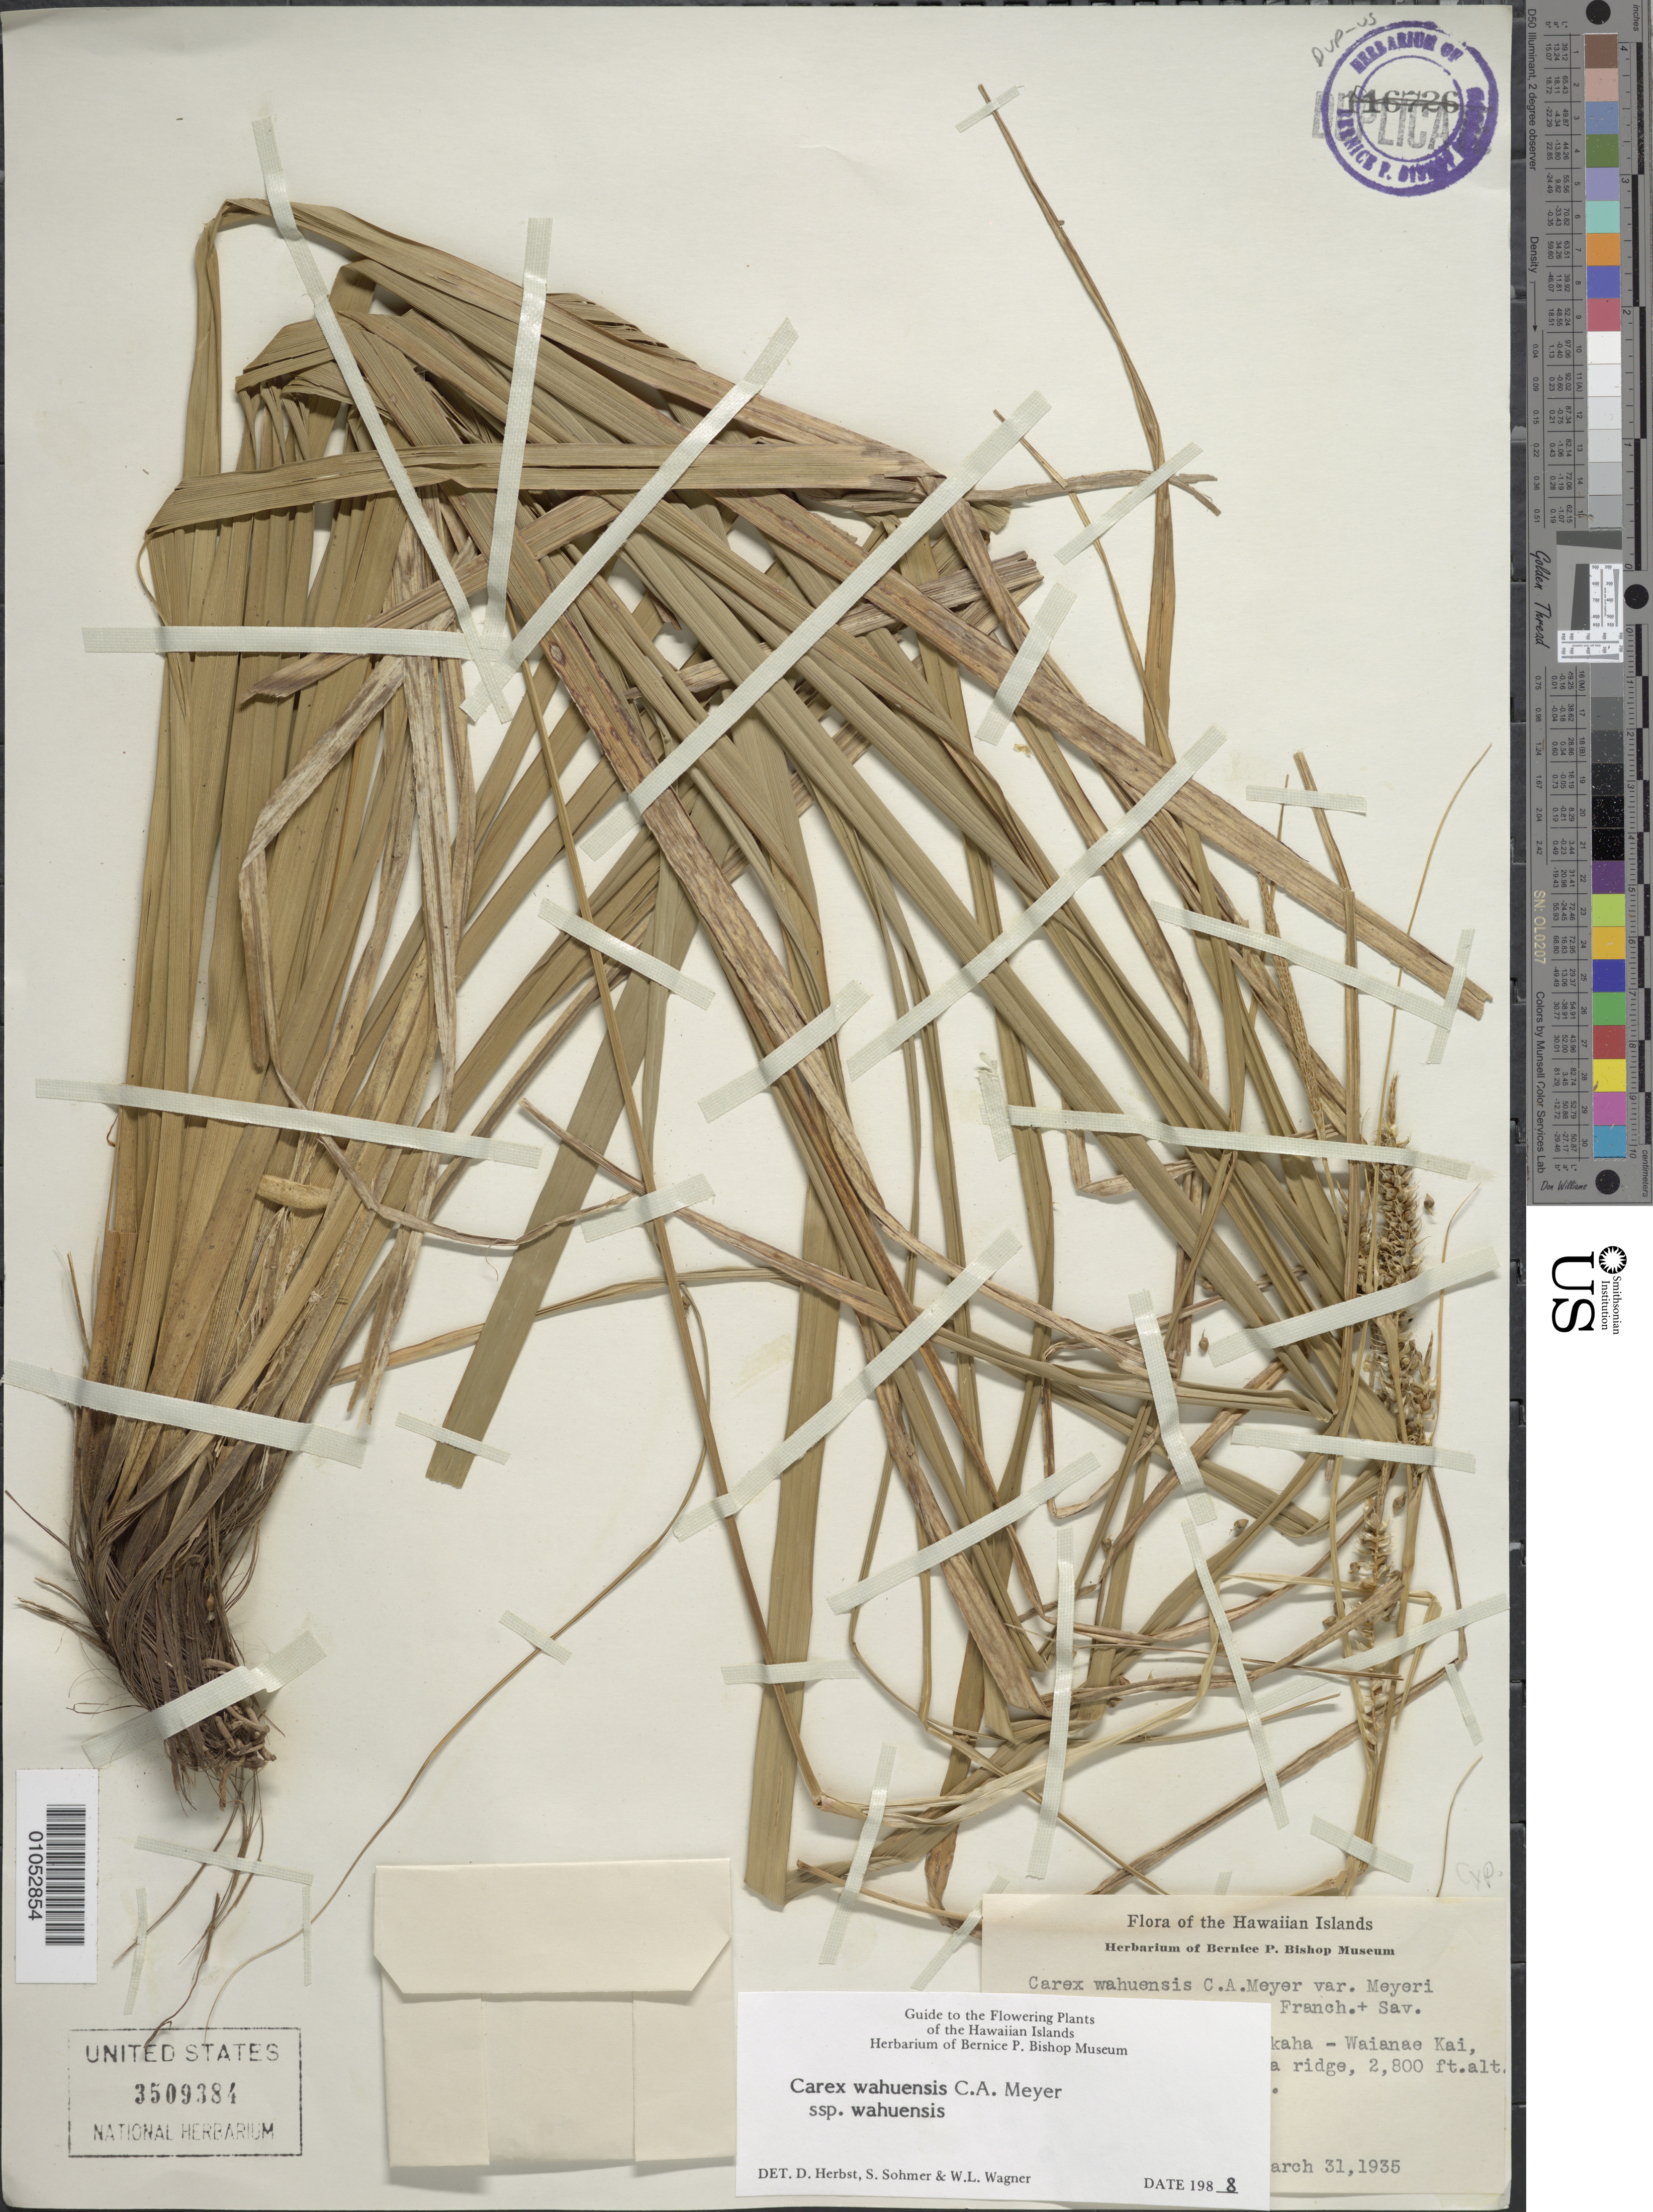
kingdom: Plantae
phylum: Tracheophyta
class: Liliopsida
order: Poales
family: Cyperaceae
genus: Carex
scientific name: Carex wahuensis subsp. wahuensis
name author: C.A. Mey.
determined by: Herbst, D. R.; Sohmer, S. H.; Wagner, W. L.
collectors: H. St. John & H. Krauss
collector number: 17612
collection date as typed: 31 Mar 1935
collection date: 1935-03-31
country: United States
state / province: Hawaii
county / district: Honolulu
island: Oahu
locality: Waianae Mts., Makaha- Waianae Kai, Puu Kawiwi- Mt. Kaala ridge.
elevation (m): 853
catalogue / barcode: US 3509384